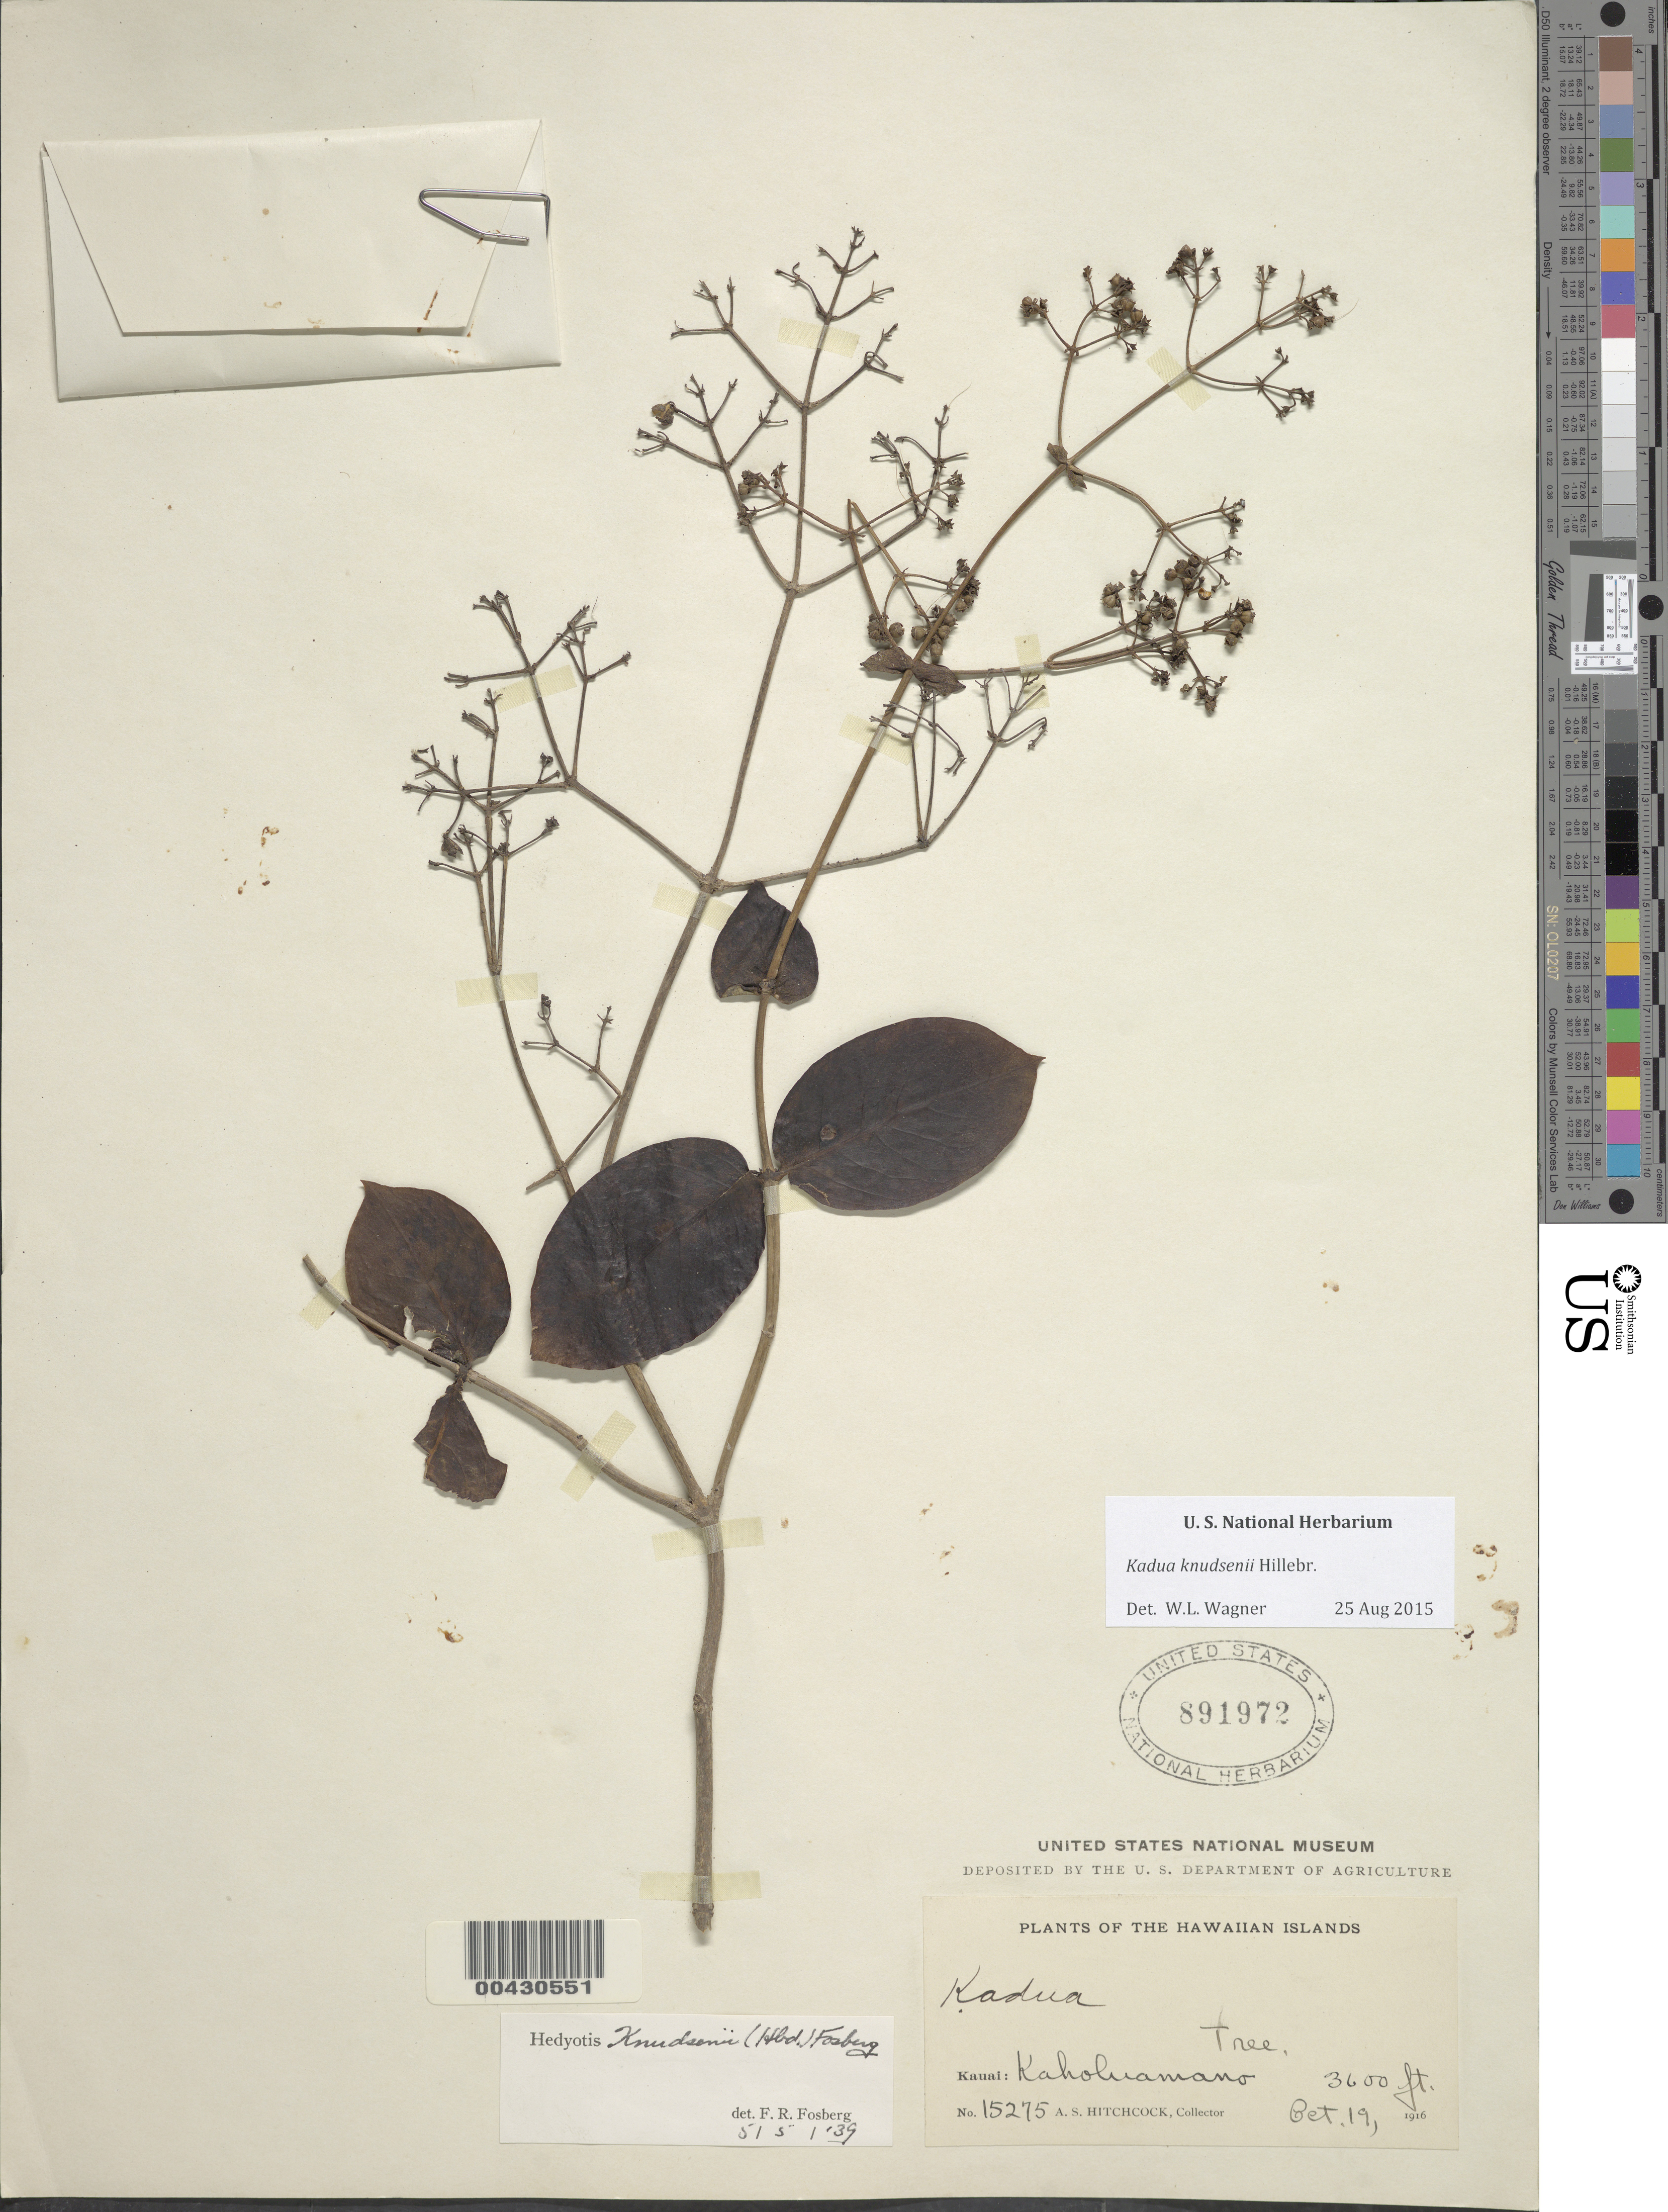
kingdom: Plantae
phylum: Tracheophyta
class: Magnoliopsida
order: Gentianales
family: Rubiaceae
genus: Kadua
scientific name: Kadua knudsenii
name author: Hillebr.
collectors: A. S. Hitchcock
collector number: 15275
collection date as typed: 19 Oct 1916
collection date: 1916-10-19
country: United States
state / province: Hawaii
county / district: Kauai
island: Kaua'i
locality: Kaholuamano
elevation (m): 1097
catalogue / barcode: US 891972